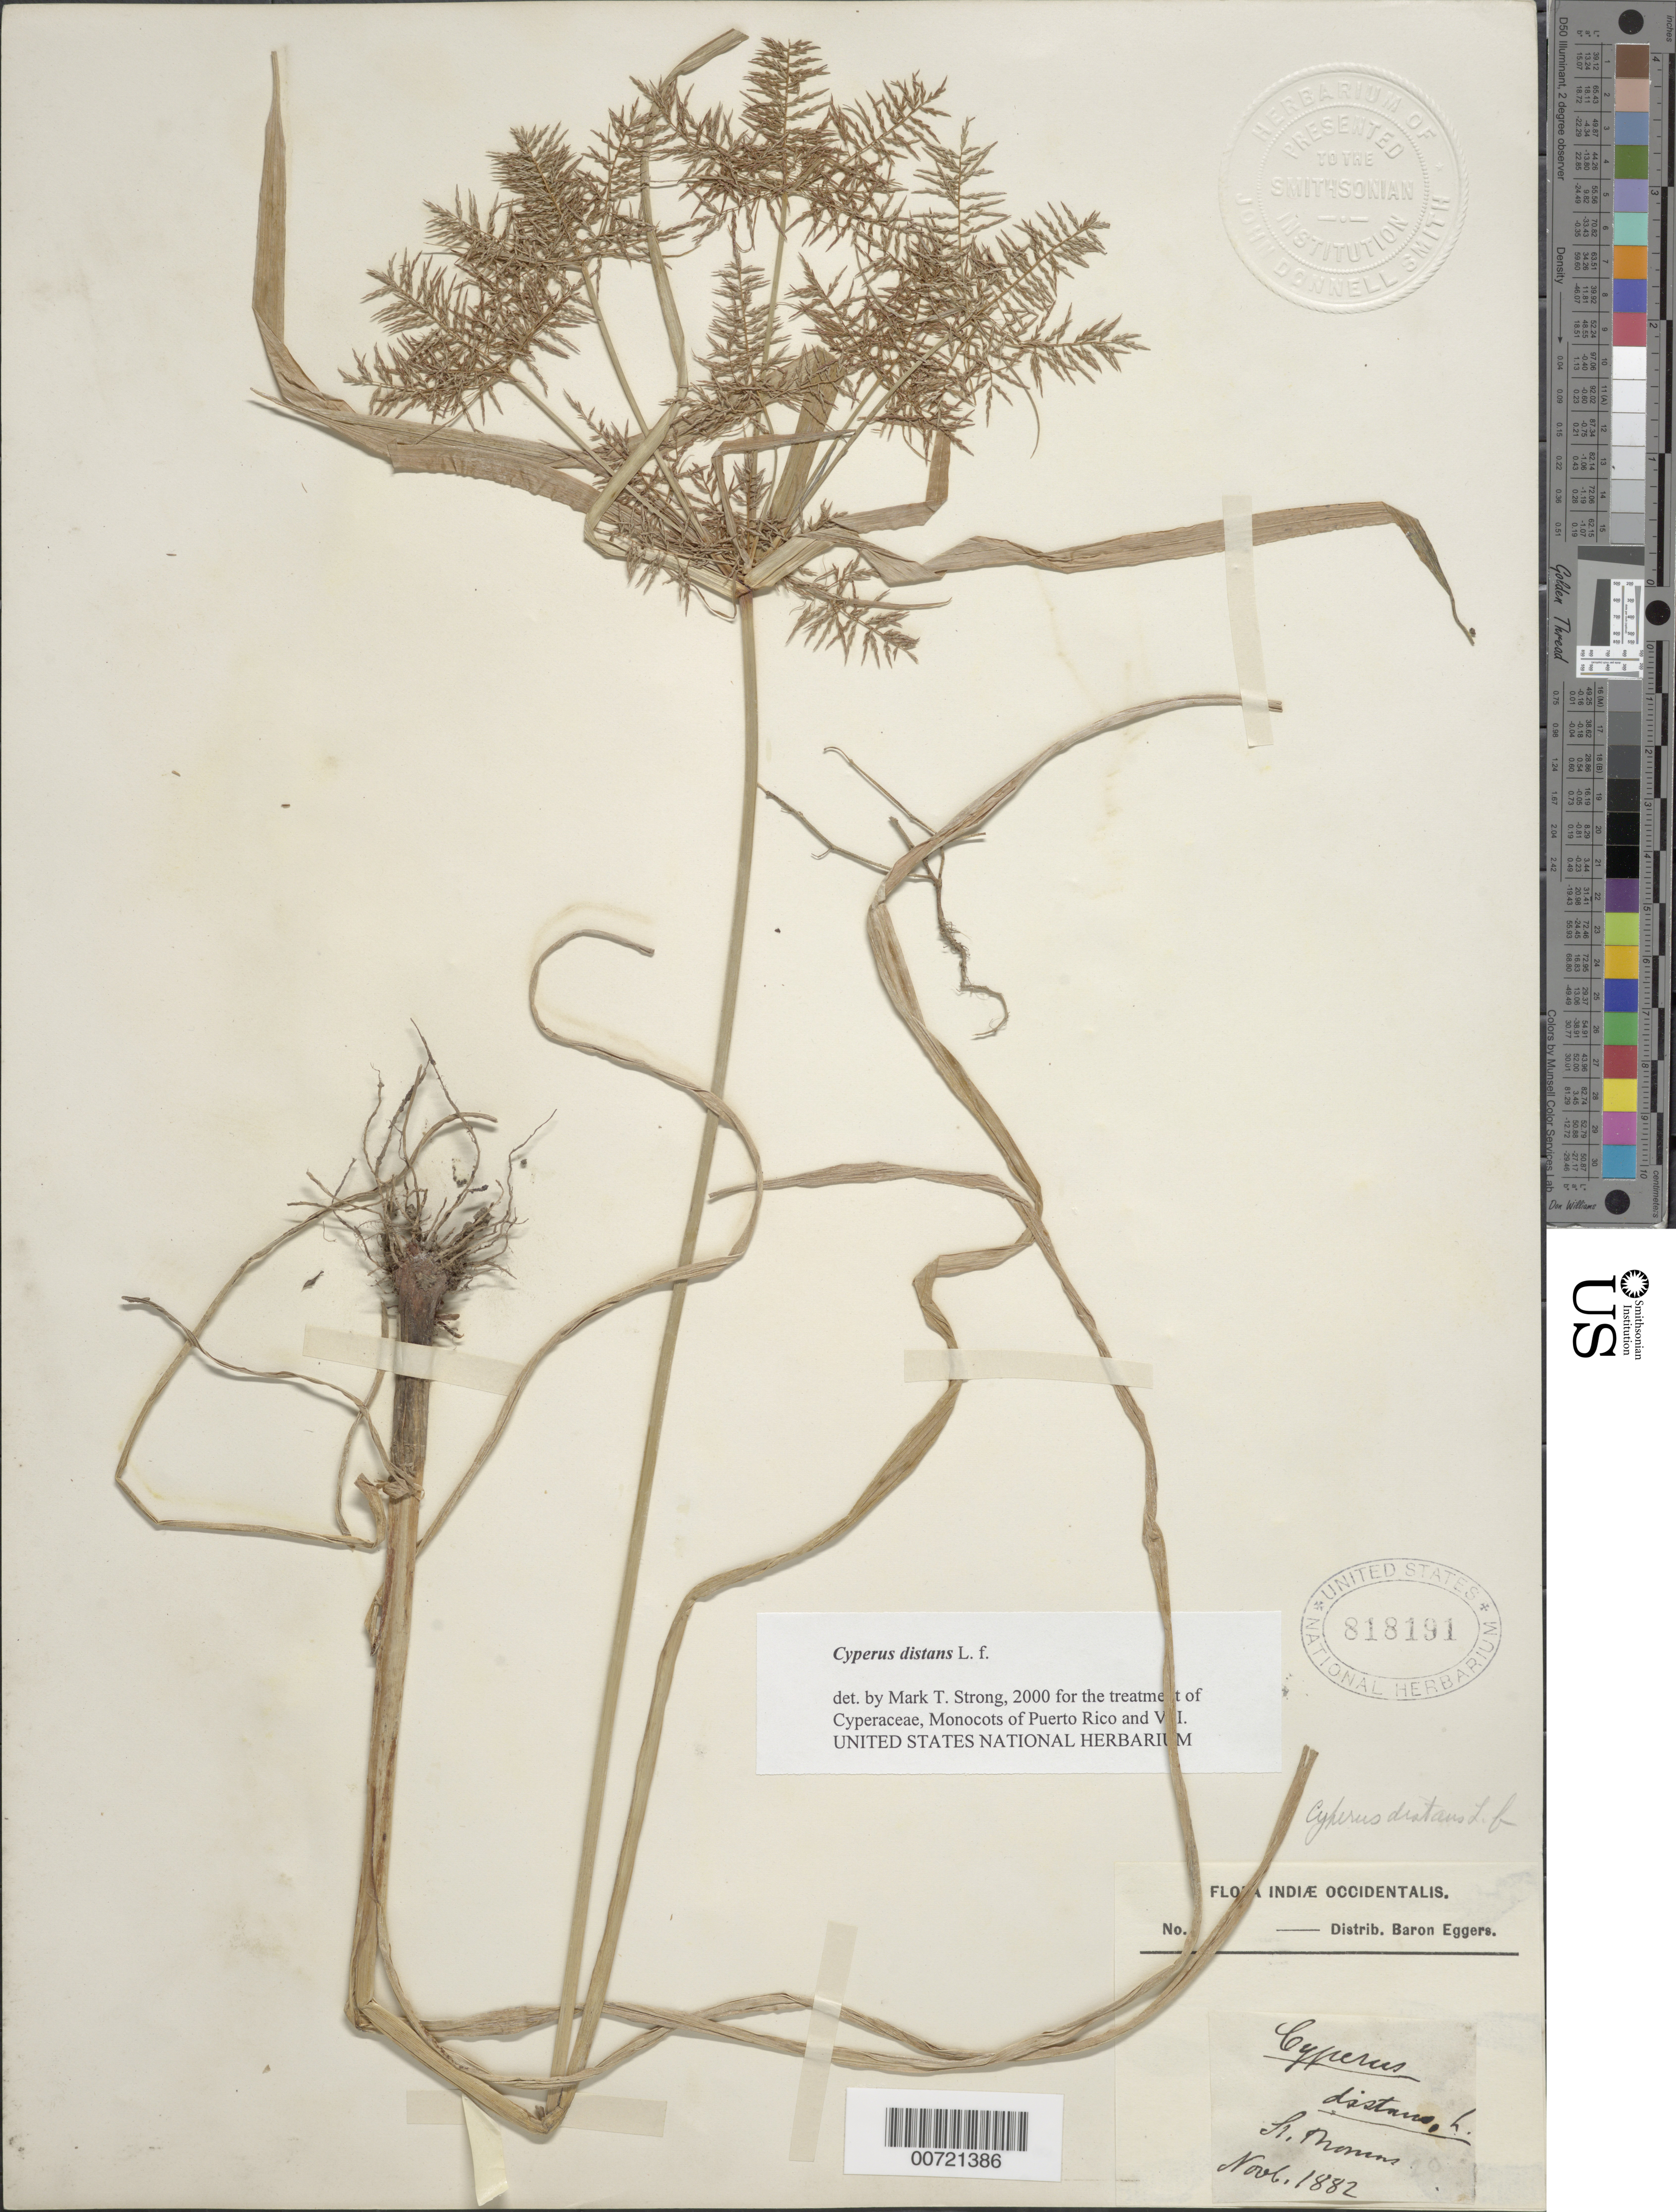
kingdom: Plantae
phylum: Tracheophyta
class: Liliopsida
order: Poales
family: Cyperaceae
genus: Cyperus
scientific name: Cyperus distans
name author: L. f.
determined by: Strong, M. T., (US), Smithsonian Institution - National Museum of Natural History (UNITED STATES)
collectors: H. F. A. von Eggers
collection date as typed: Nov 1882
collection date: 1882-11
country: U.S. Virgin Islands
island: St. Thomas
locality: St. Thomas.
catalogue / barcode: US 818191